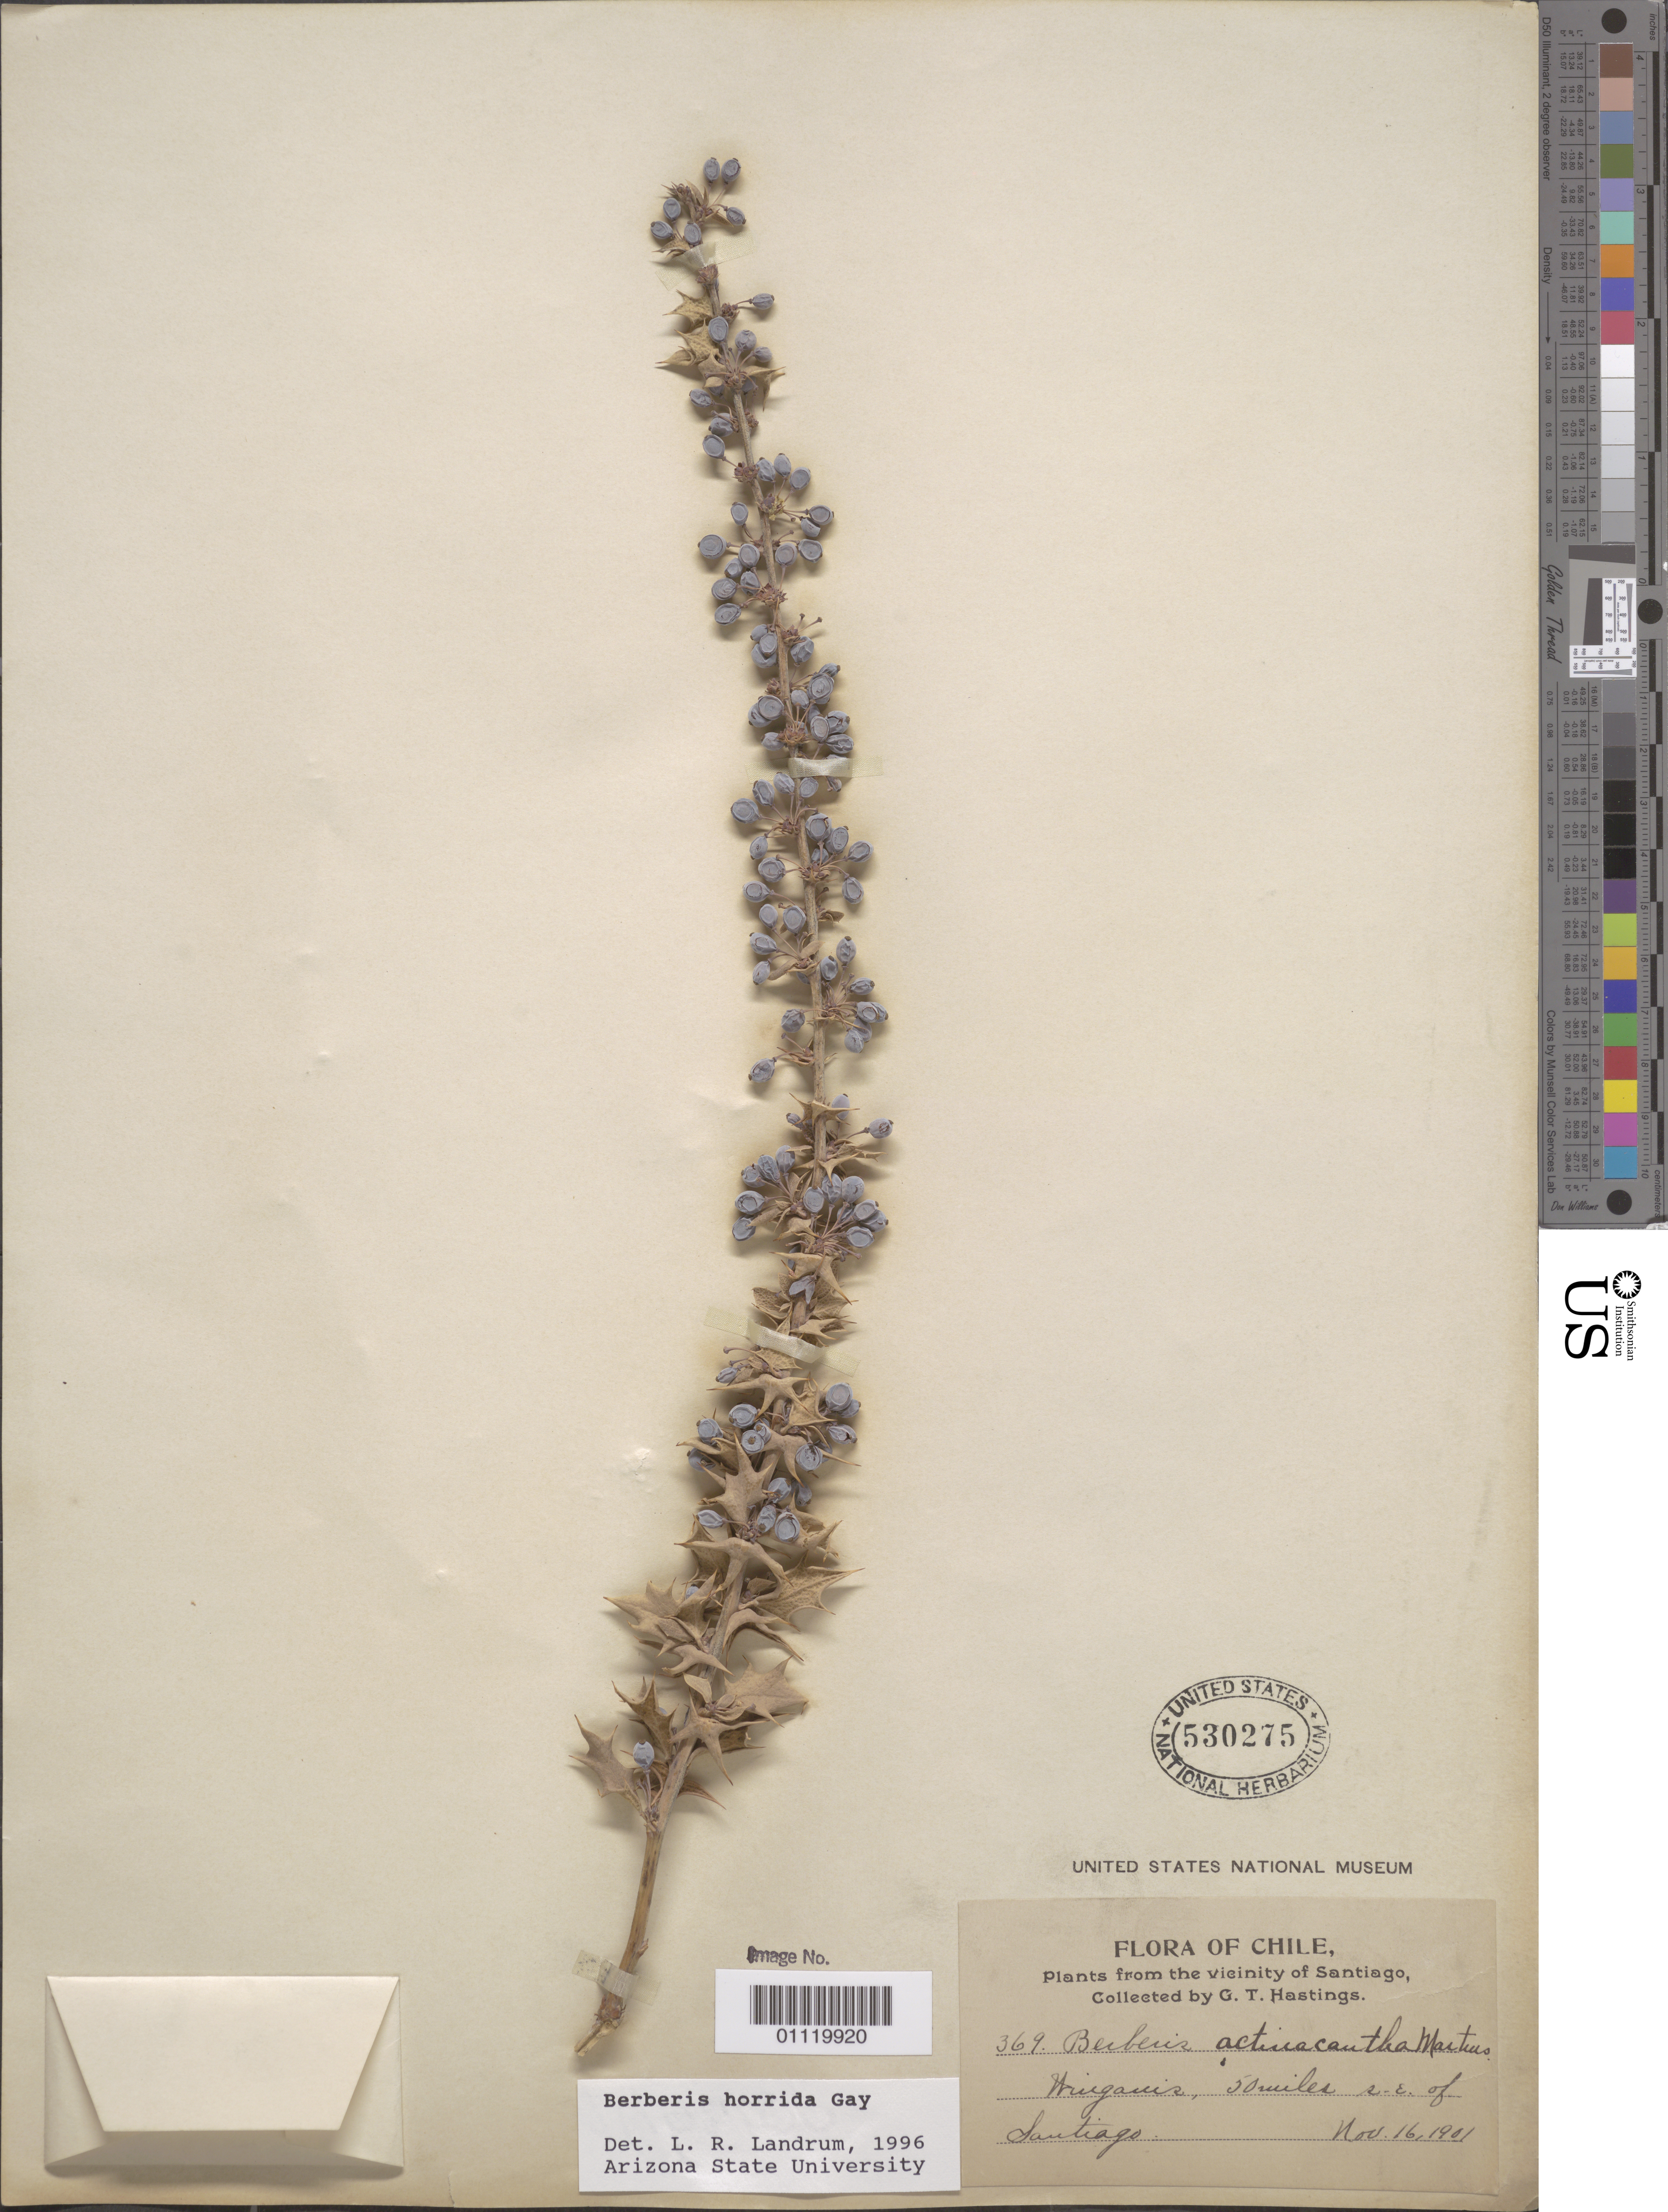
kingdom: Plantae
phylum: Tracheophyta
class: Magnoliopsida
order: Ranunculales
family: Berberidaceae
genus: Berberis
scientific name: Berberis horrida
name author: Gay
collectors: G. Hastings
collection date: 1901-11-16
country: Chile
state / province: Región Metropolitana (RM)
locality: Wiegawis (?), 50 miles south east of Santiago.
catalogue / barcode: US 530275